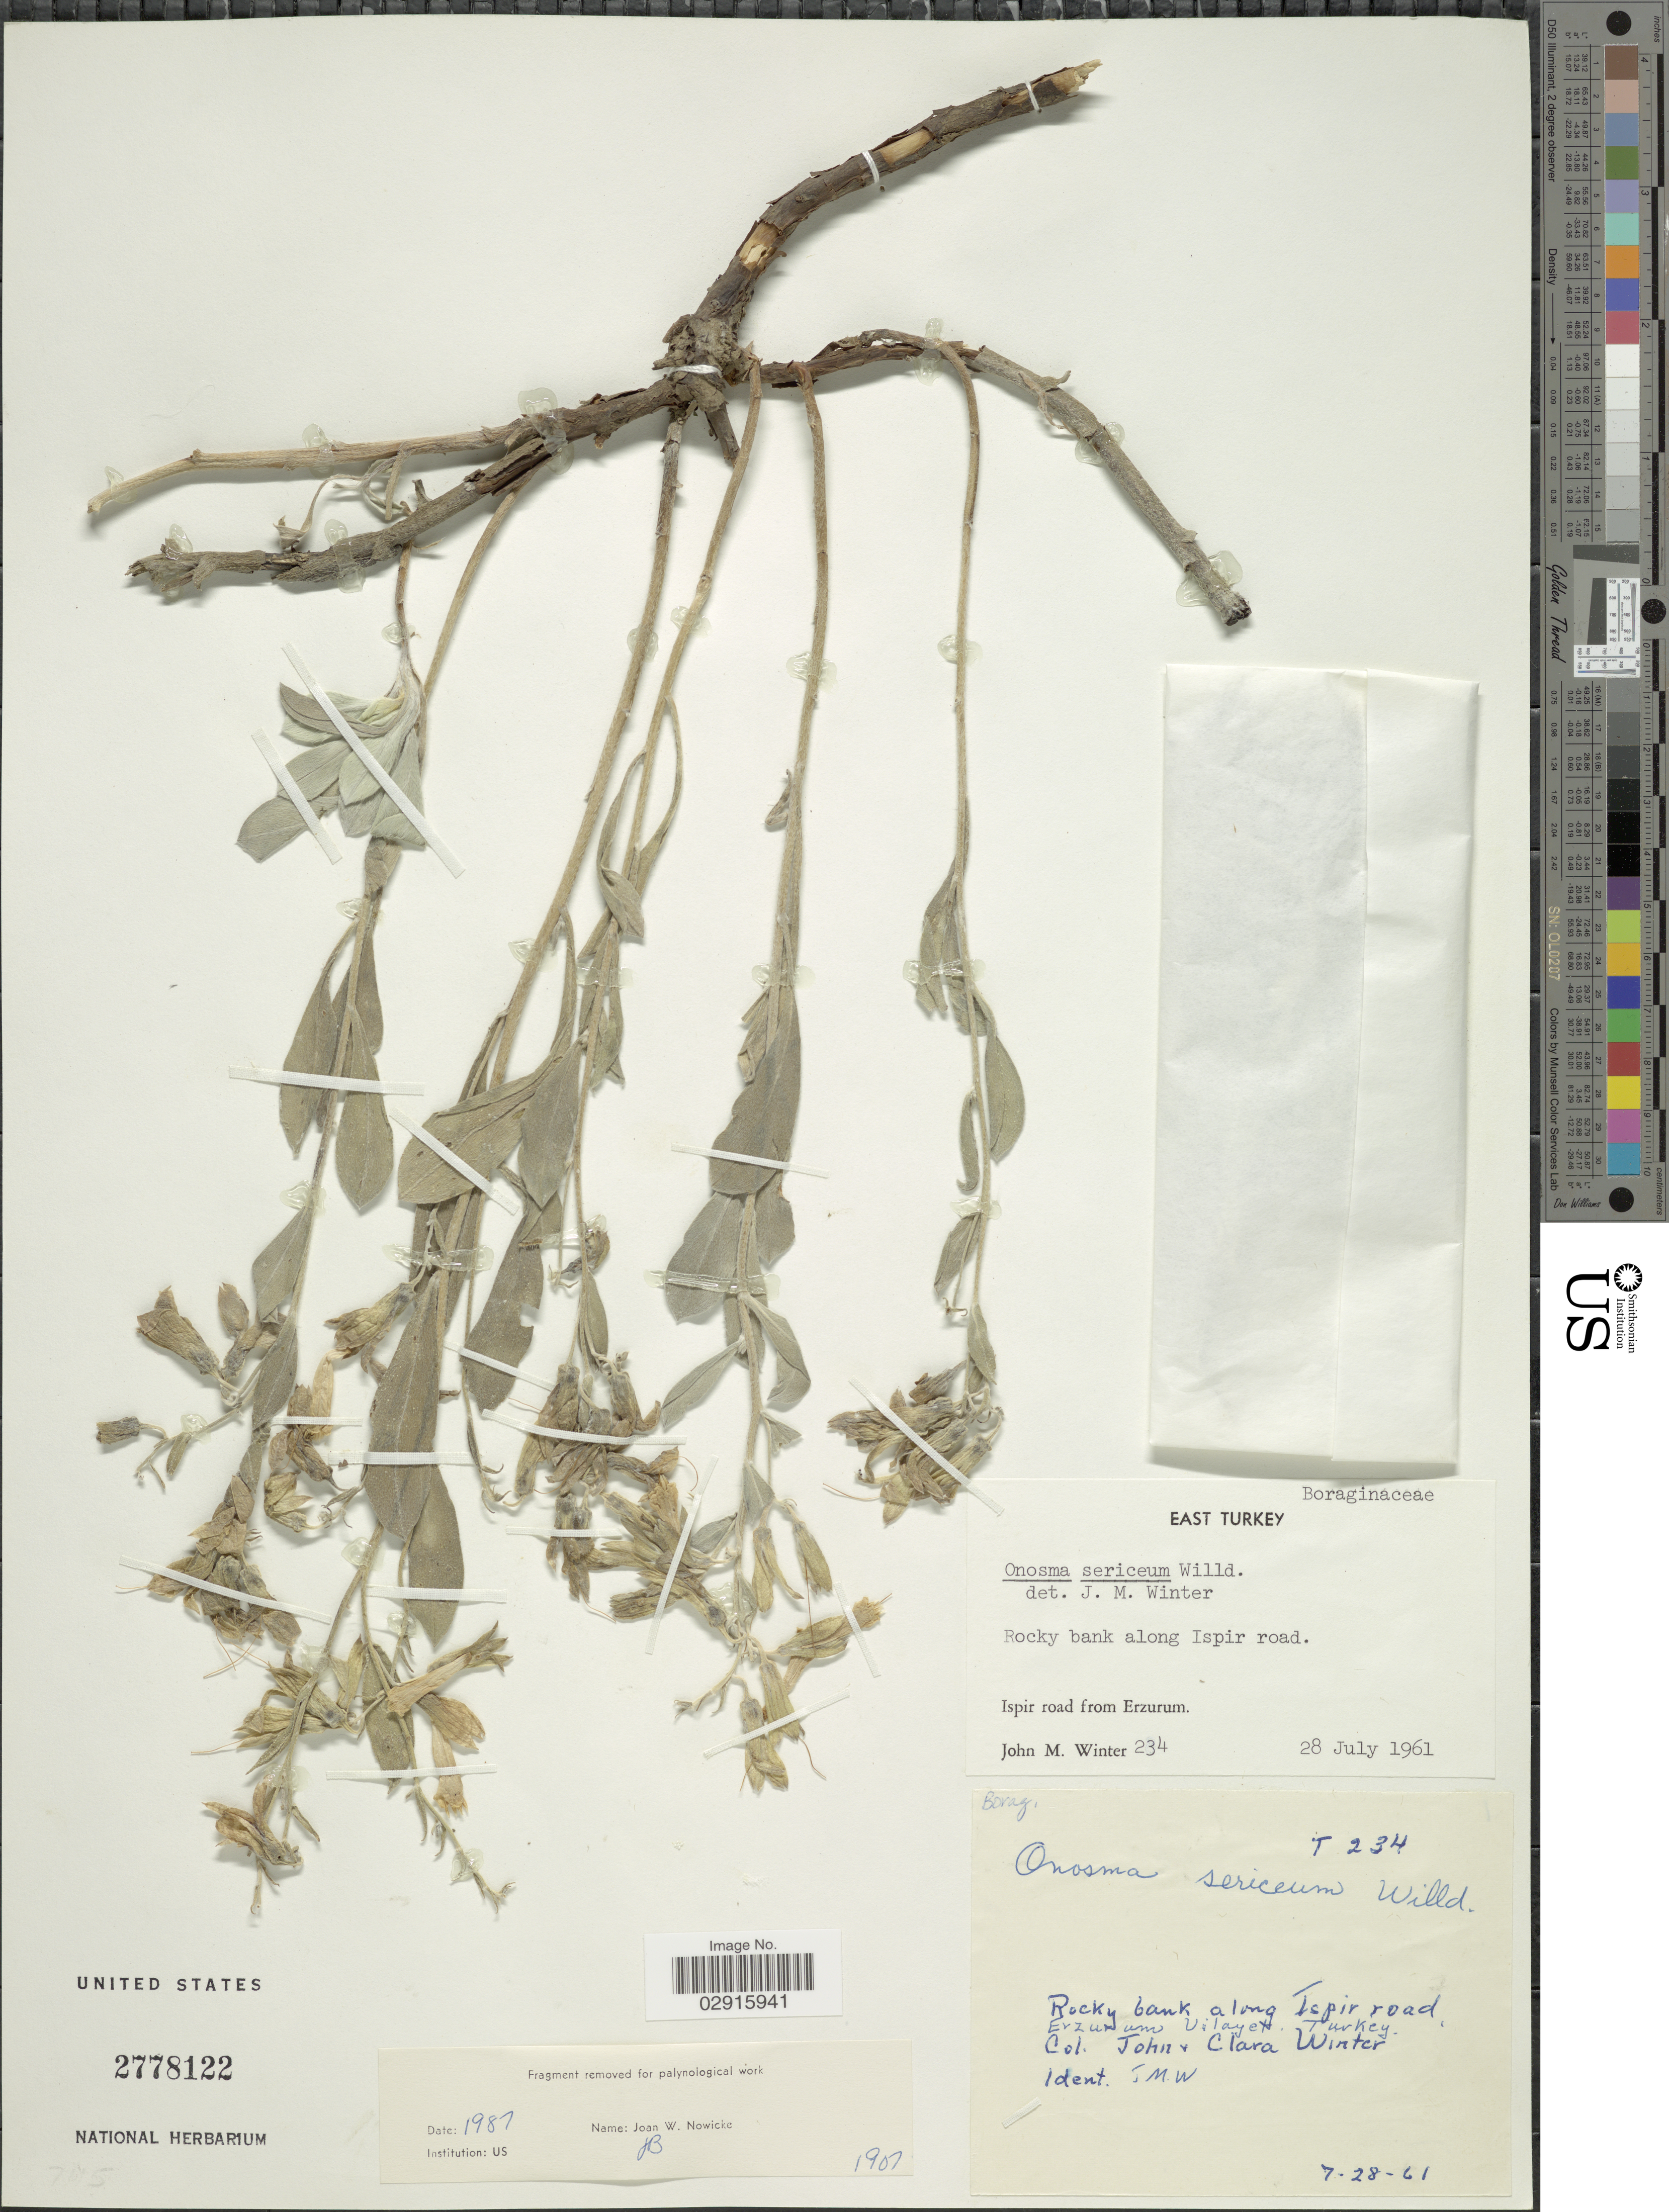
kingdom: Plantae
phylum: Tracheophyta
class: Magnoliopsida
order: Boraginales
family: Boraginaceae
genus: Onosma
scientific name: Onosma sericea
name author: Willd.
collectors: J. M. Winter & C. Winter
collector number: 234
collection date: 1961-07-28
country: Turkey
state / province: Erzurum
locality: East Turkey, Rocky bank along Ispir road, Ispir road from Erzurum, Rocky bank along Tepir road, Erzurum Vilay et Turkey.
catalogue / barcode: US 2778122